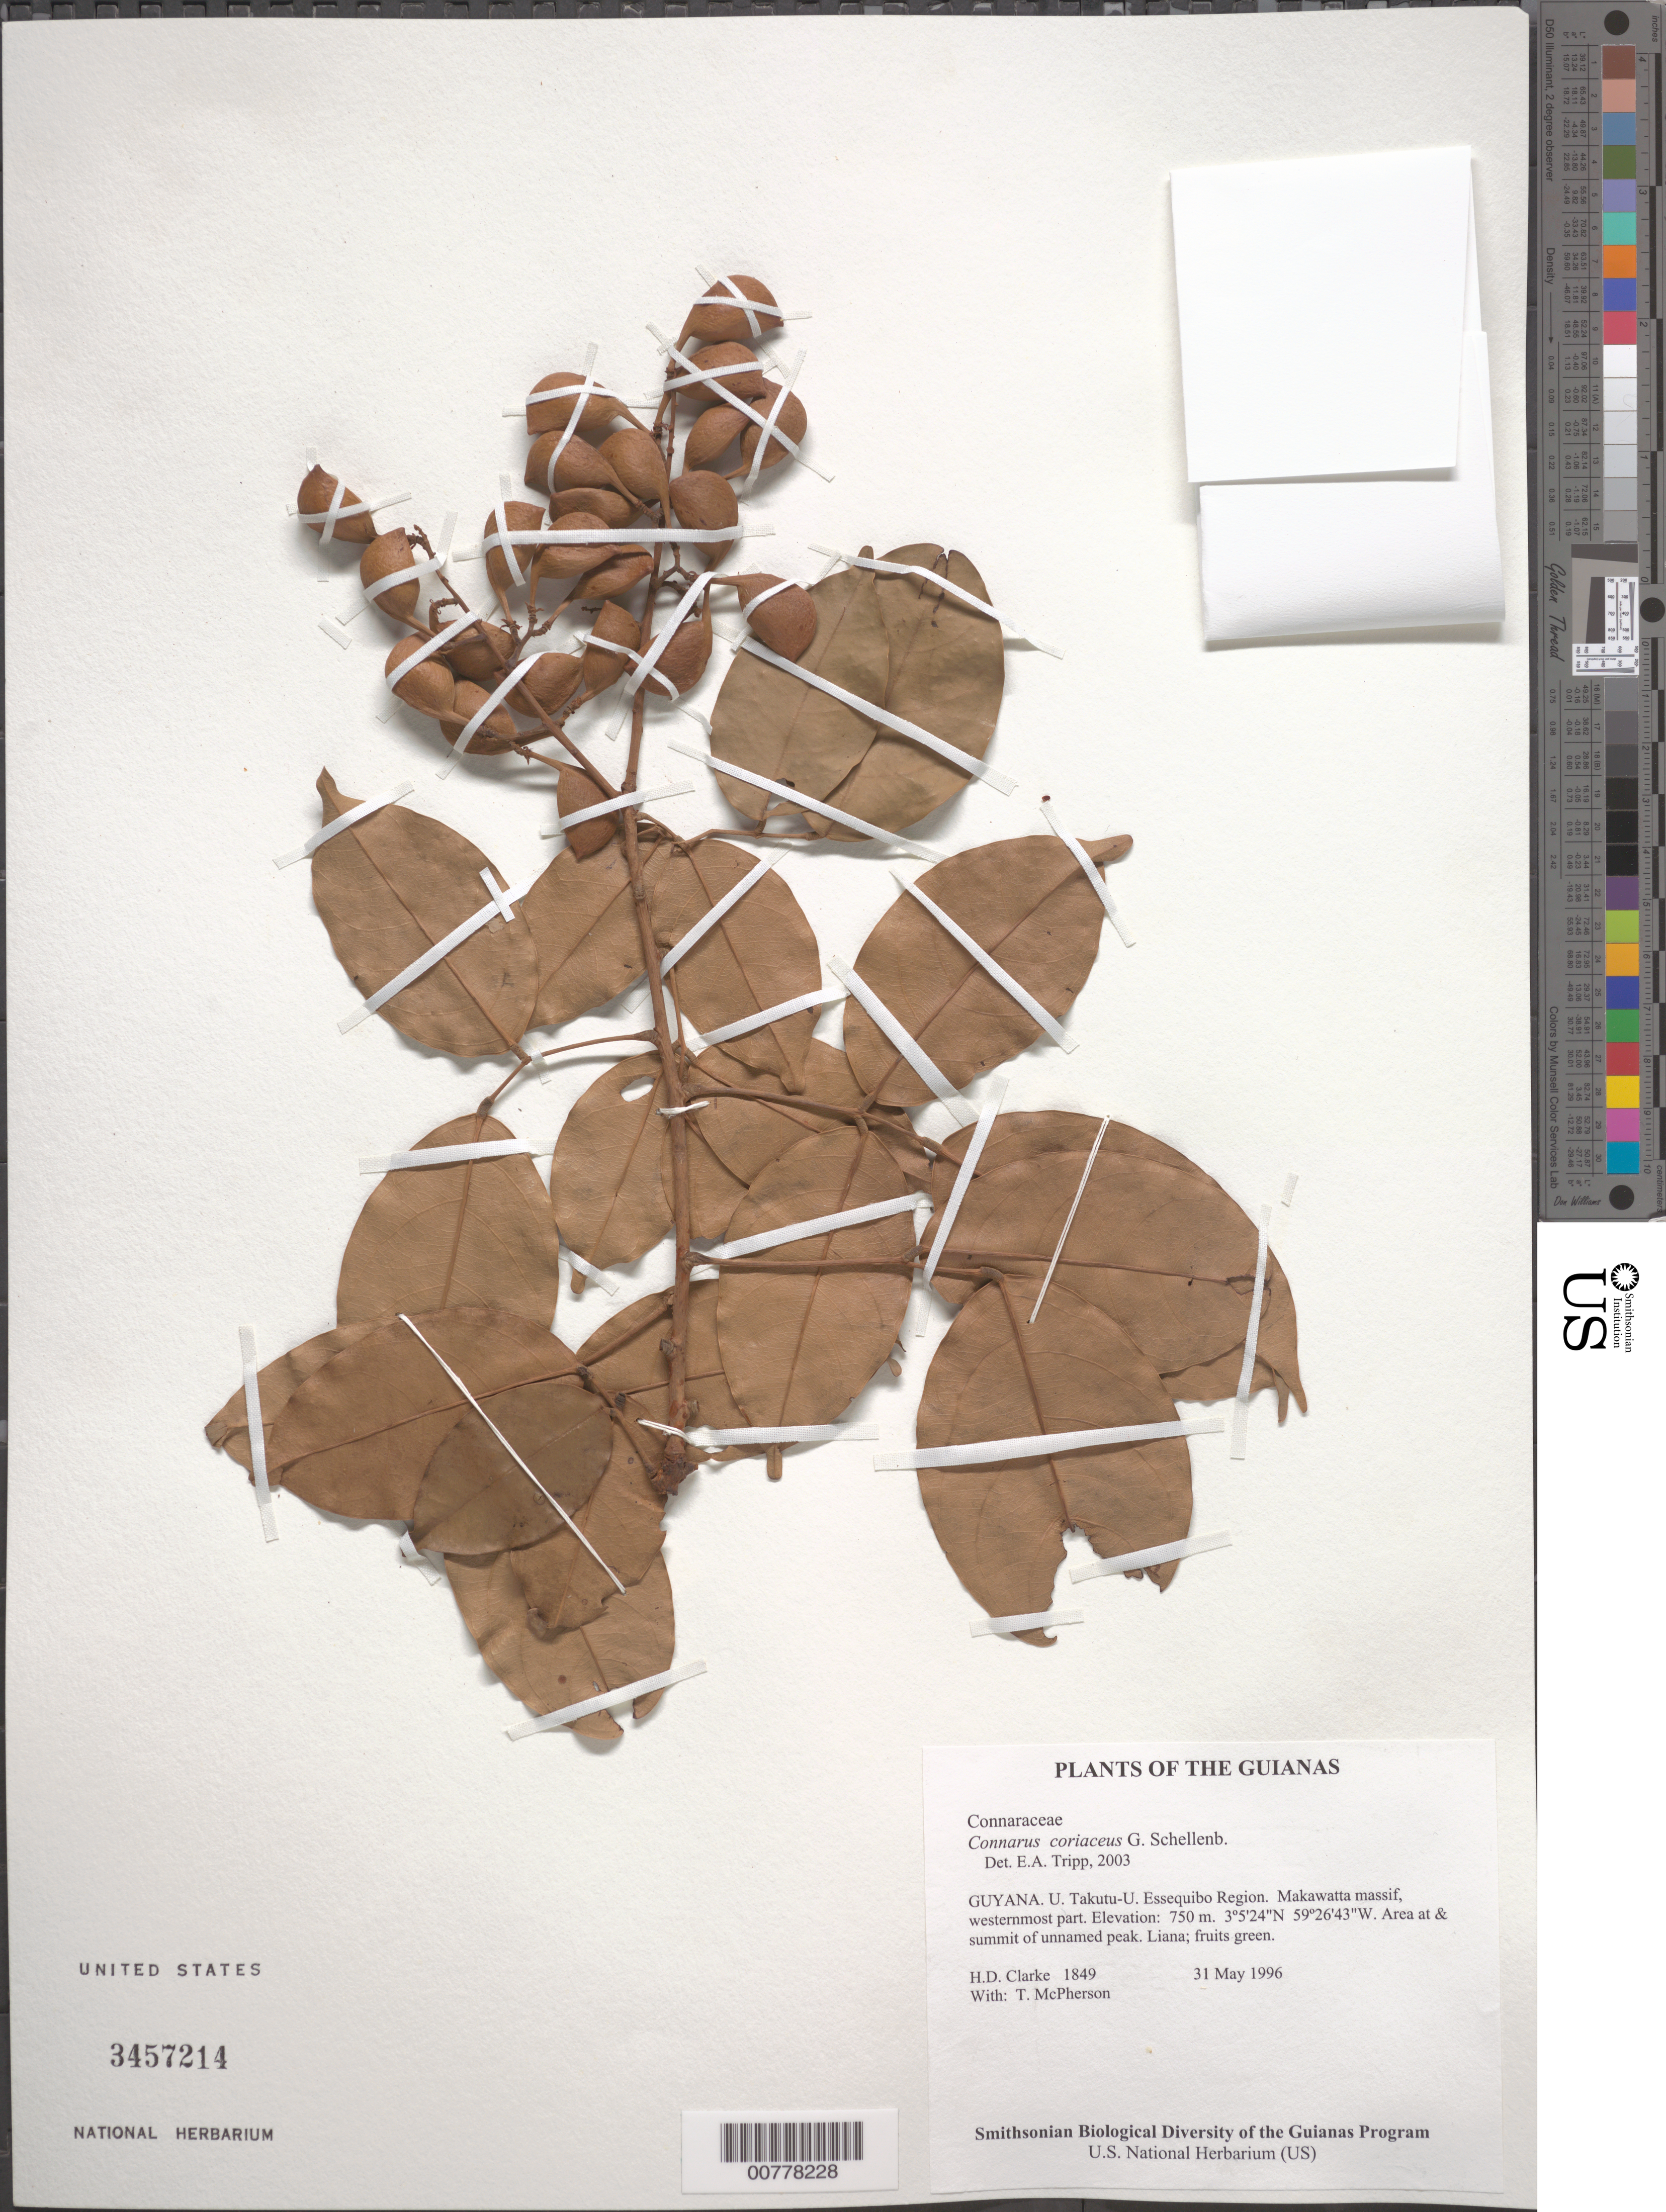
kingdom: Plantae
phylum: Tracheophyta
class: Magnoliopsida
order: Oxalidales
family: Connaraceae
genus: Connarus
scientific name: Connarus coriaceus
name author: G. Schellenb.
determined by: Tripp, Erin A.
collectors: H. D. Clarke & T. McPherson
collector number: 1849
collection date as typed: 31 May 1996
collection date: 1996-05-31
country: Guyana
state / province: U. Takutu-U. Essequibo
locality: Makawatta massif, westernmost part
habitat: Area at & summit of unnamed peak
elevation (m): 250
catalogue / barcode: US 3457214